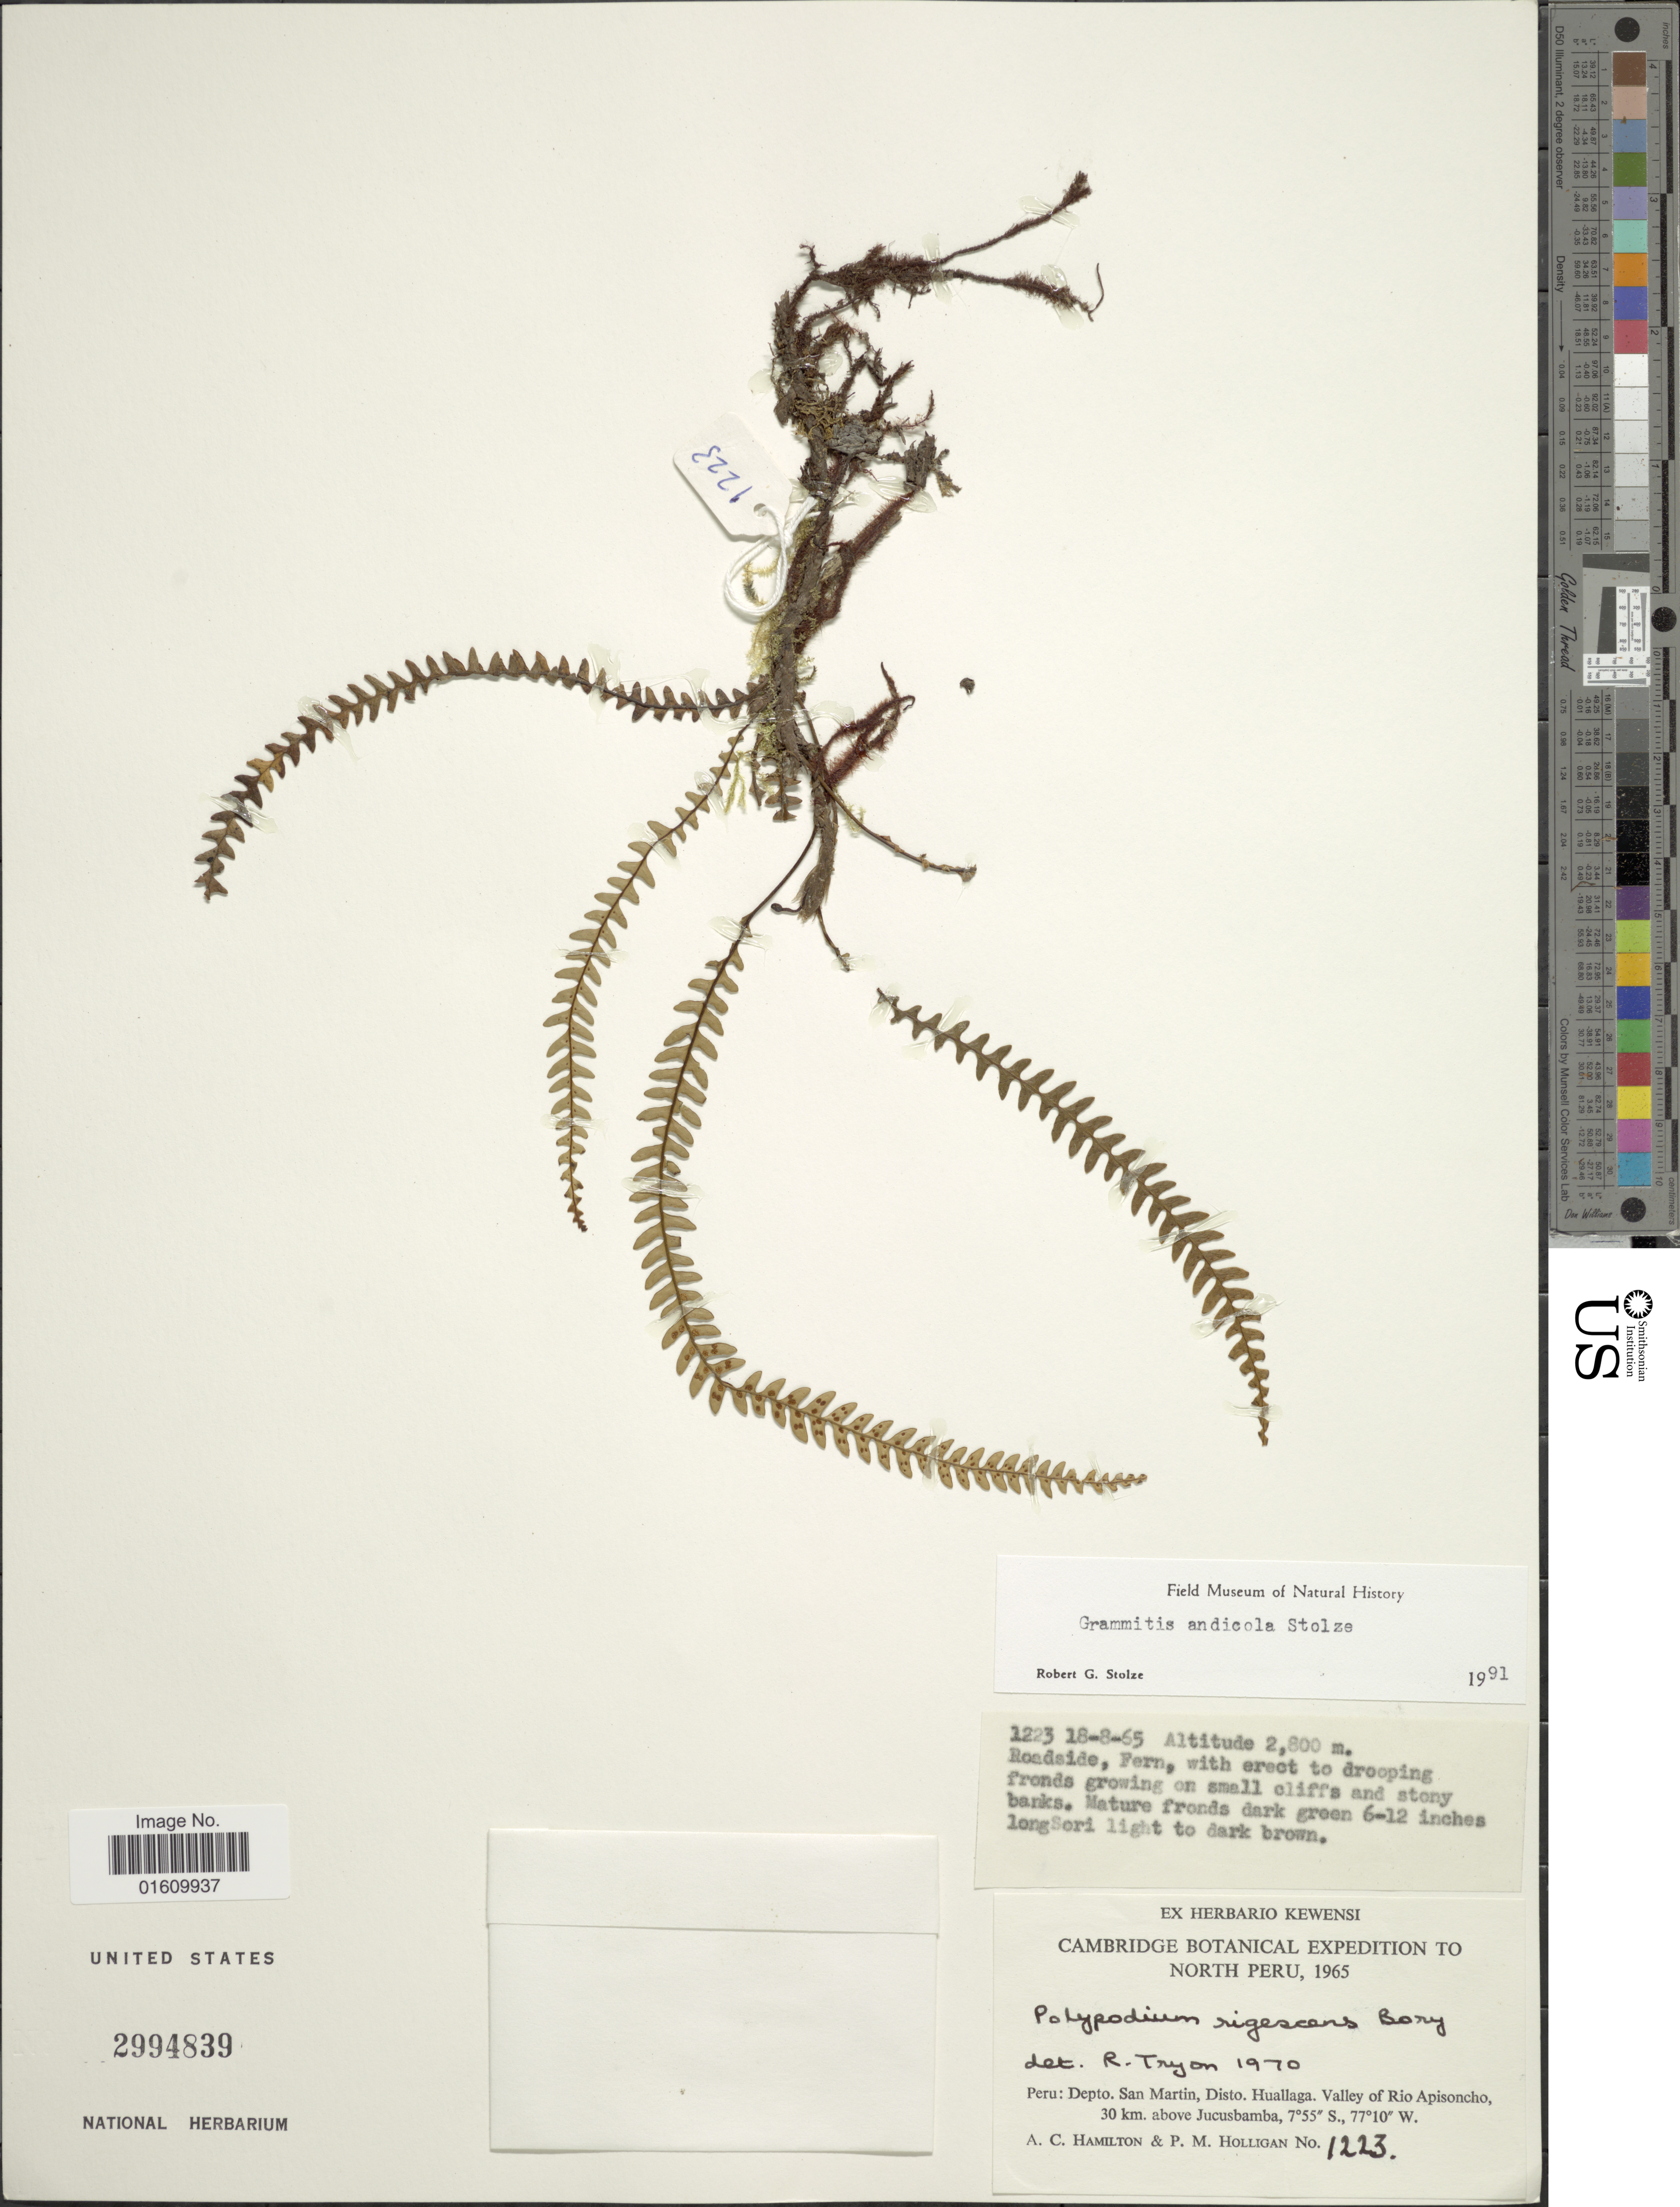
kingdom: Plantae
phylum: Tracheophyta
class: Polypodiopsida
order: Polypodiales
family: Polypodiaceae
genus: Melpomene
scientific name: Melpomene flabelliformis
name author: (Poir.) A.R. Sm. & R.C. Moran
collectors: A. Hamilton & P. Holligan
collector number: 1223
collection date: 1965-08-18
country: Peru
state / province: San Martín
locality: Disto. Huallaga, Valley of Rio Apisoncho, 30 km above Jucusbamba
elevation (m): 2800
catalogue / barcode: US 2994839